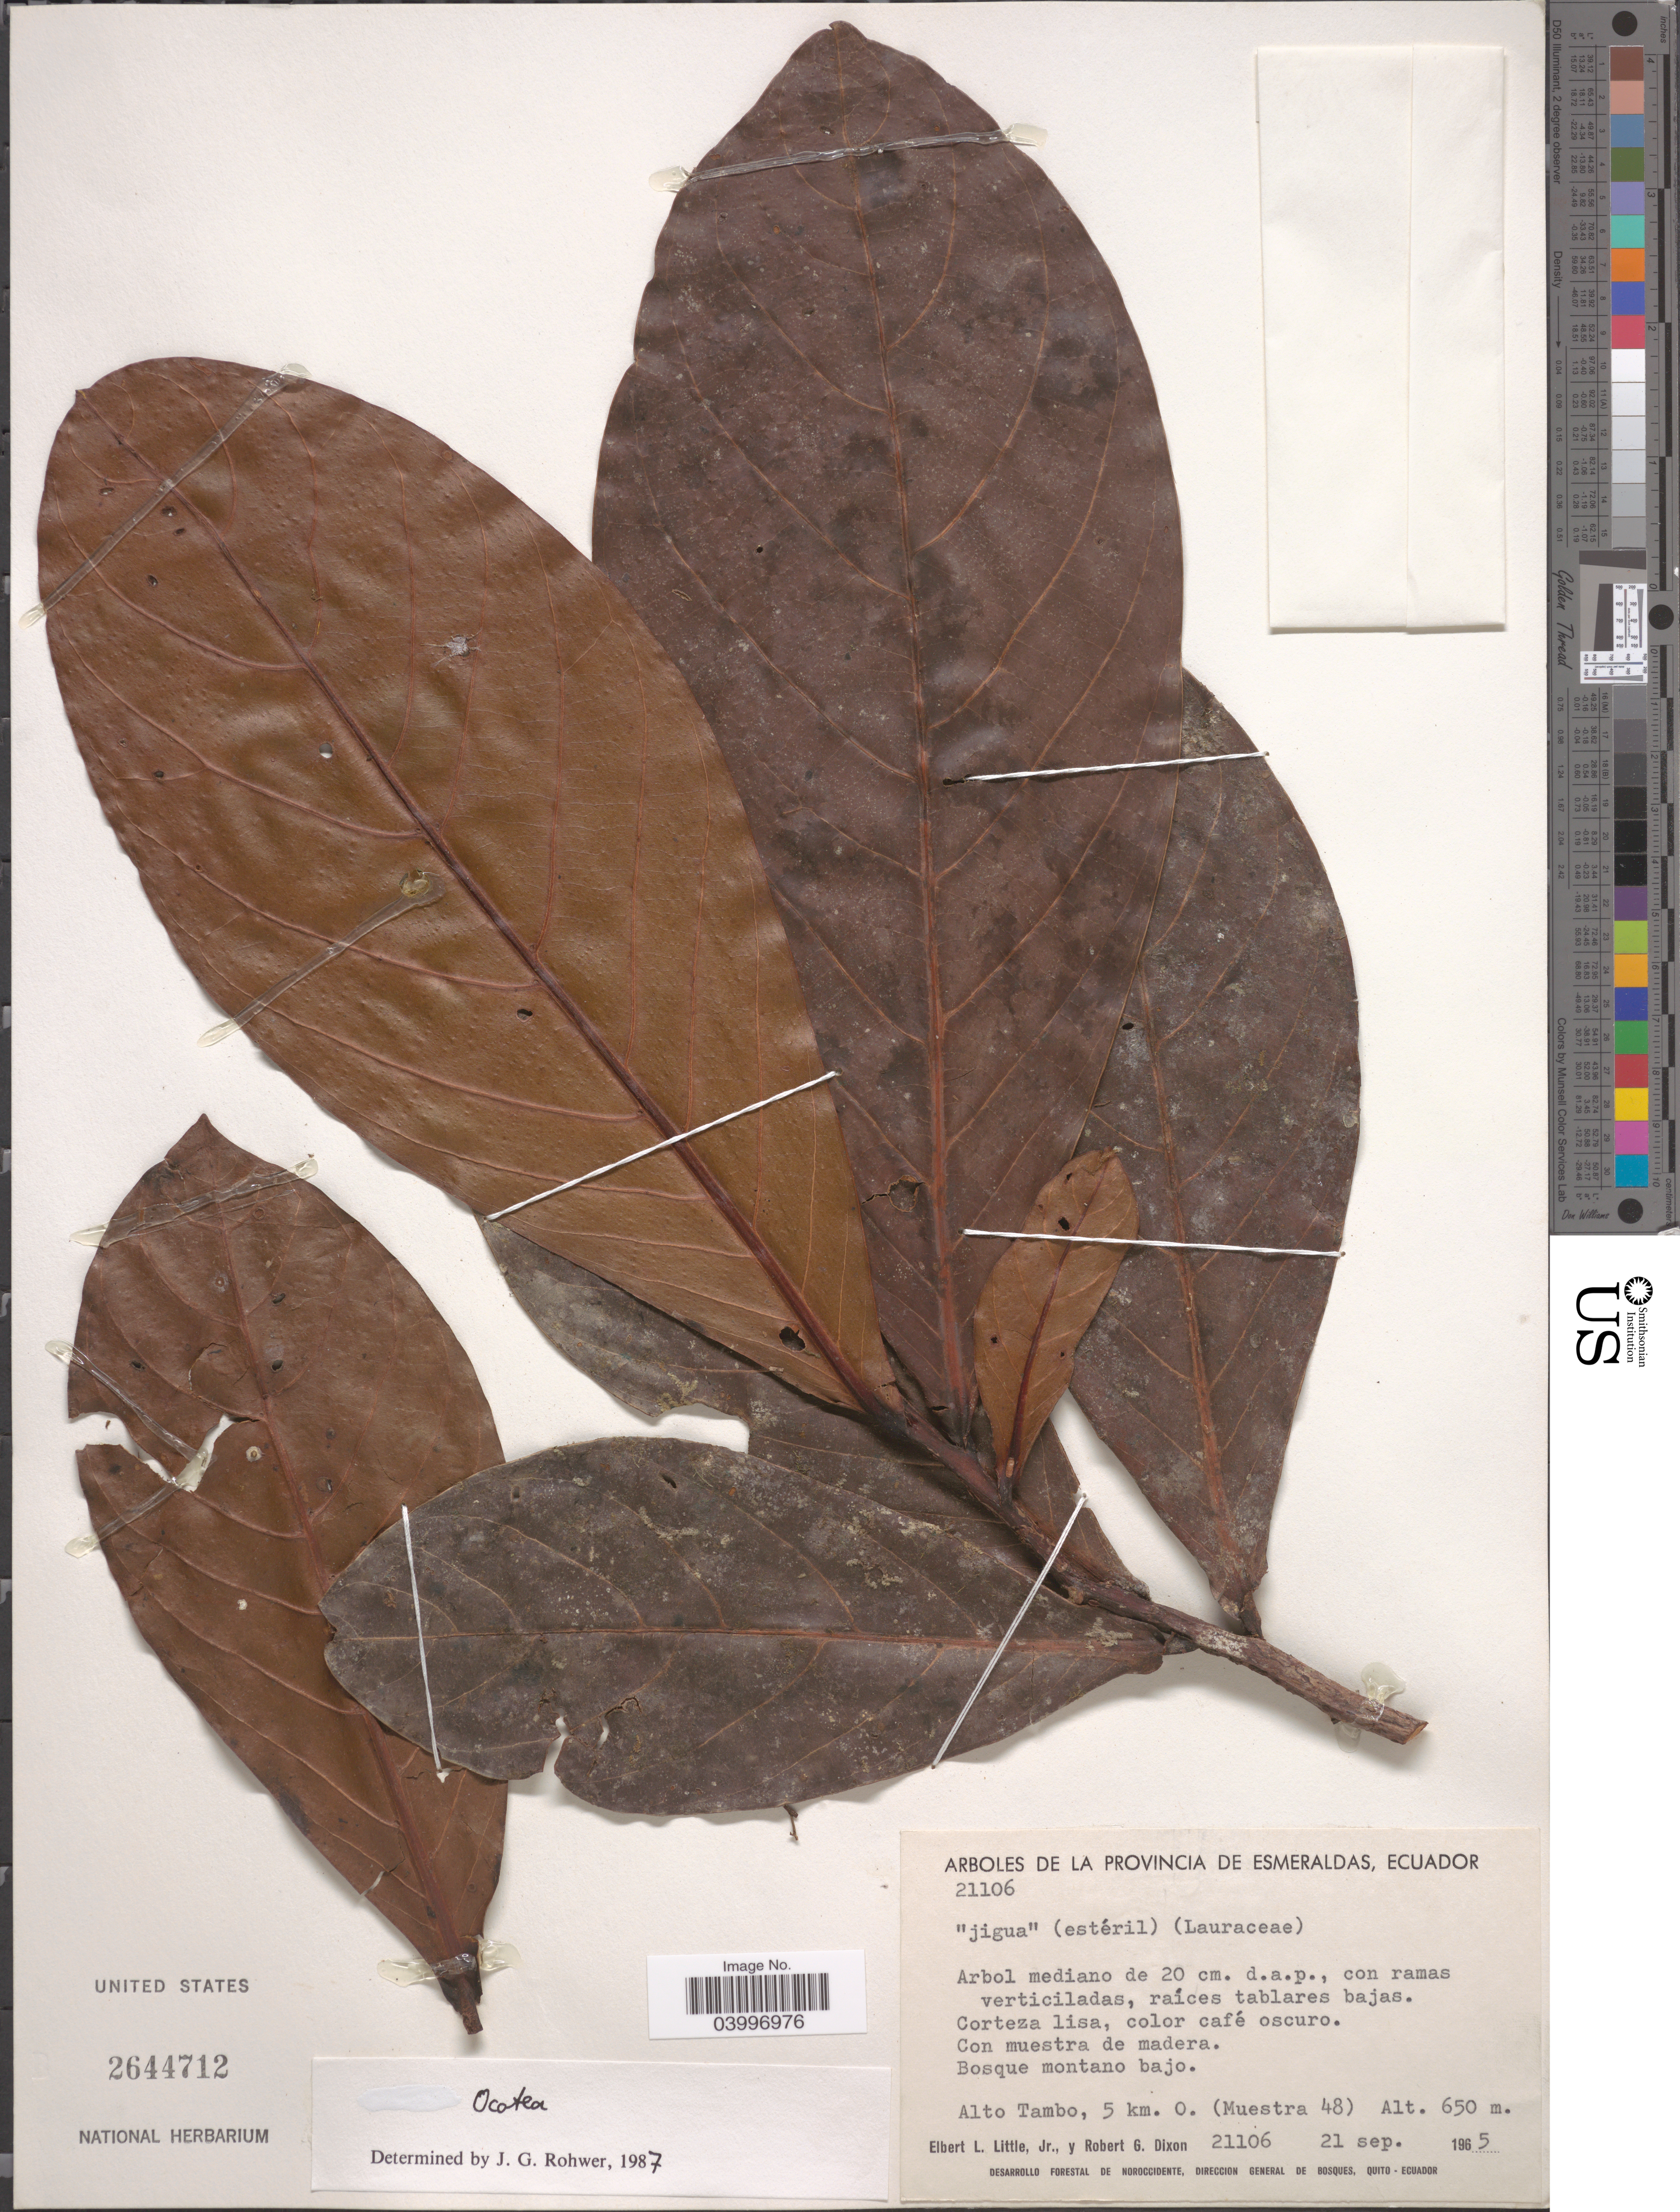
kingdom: Plantae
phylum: Tracheophyta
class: Magnoliopsida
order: Laurales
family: Lauraceae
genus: Ocotea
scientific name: Ocotea sp.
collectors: E. L. Little & R. G. Dixon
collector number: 21106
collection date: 1965-09-21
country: Ecuador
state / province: Esmeraldas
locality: Bosque montano bajo. Alto Tambo, 5 km. O. (Muestra 48).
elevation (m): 650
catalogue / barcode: US 2644712